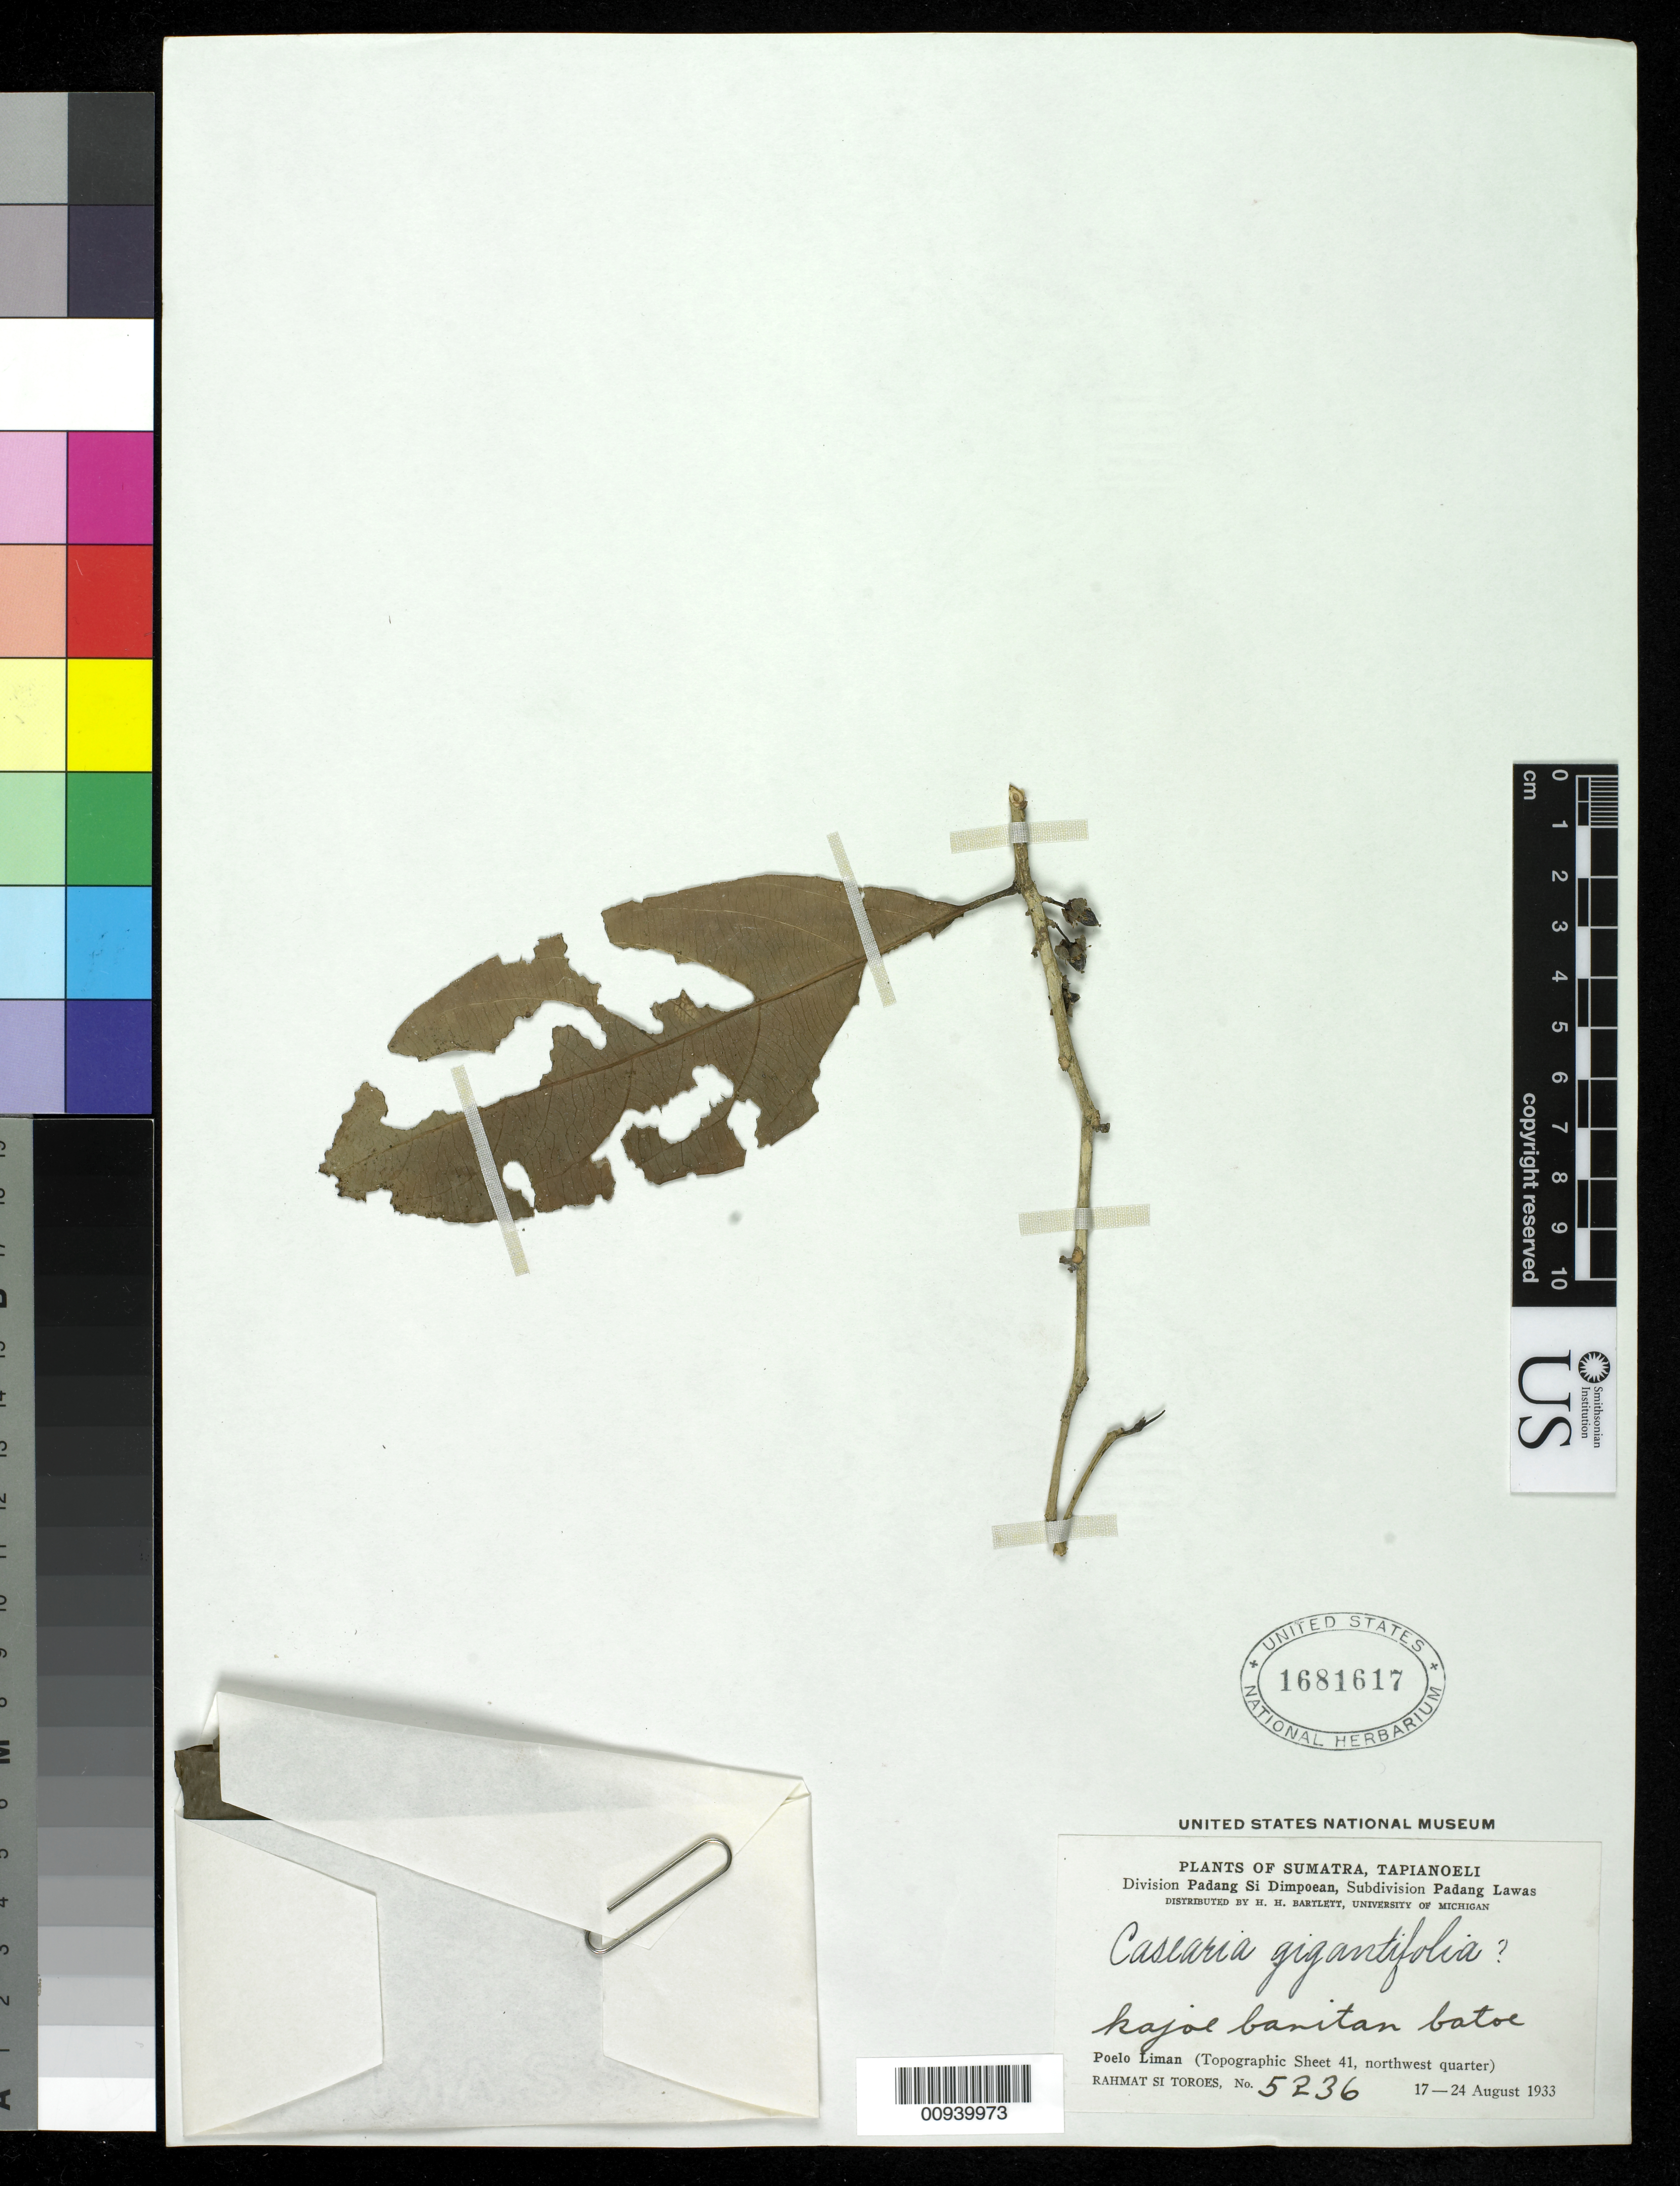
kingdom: Plantae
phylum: Tracheophyta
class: Magnoliopsida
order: Malpighiales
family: Salicaceae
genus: Casearia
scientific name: Casearia gigantifolia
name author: Slooten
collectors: Rahmat Si Boeea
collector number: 5236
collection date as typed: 17 Aug 1933 to 24 Aug 1933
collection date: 1933-08-17/1933-08-24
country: Indonesia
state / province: Sumatra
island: Sumatra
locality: Tapianoeli, Division Padang Si Dimpoean, subdivision Padang Lawas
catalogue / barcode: US 1681617